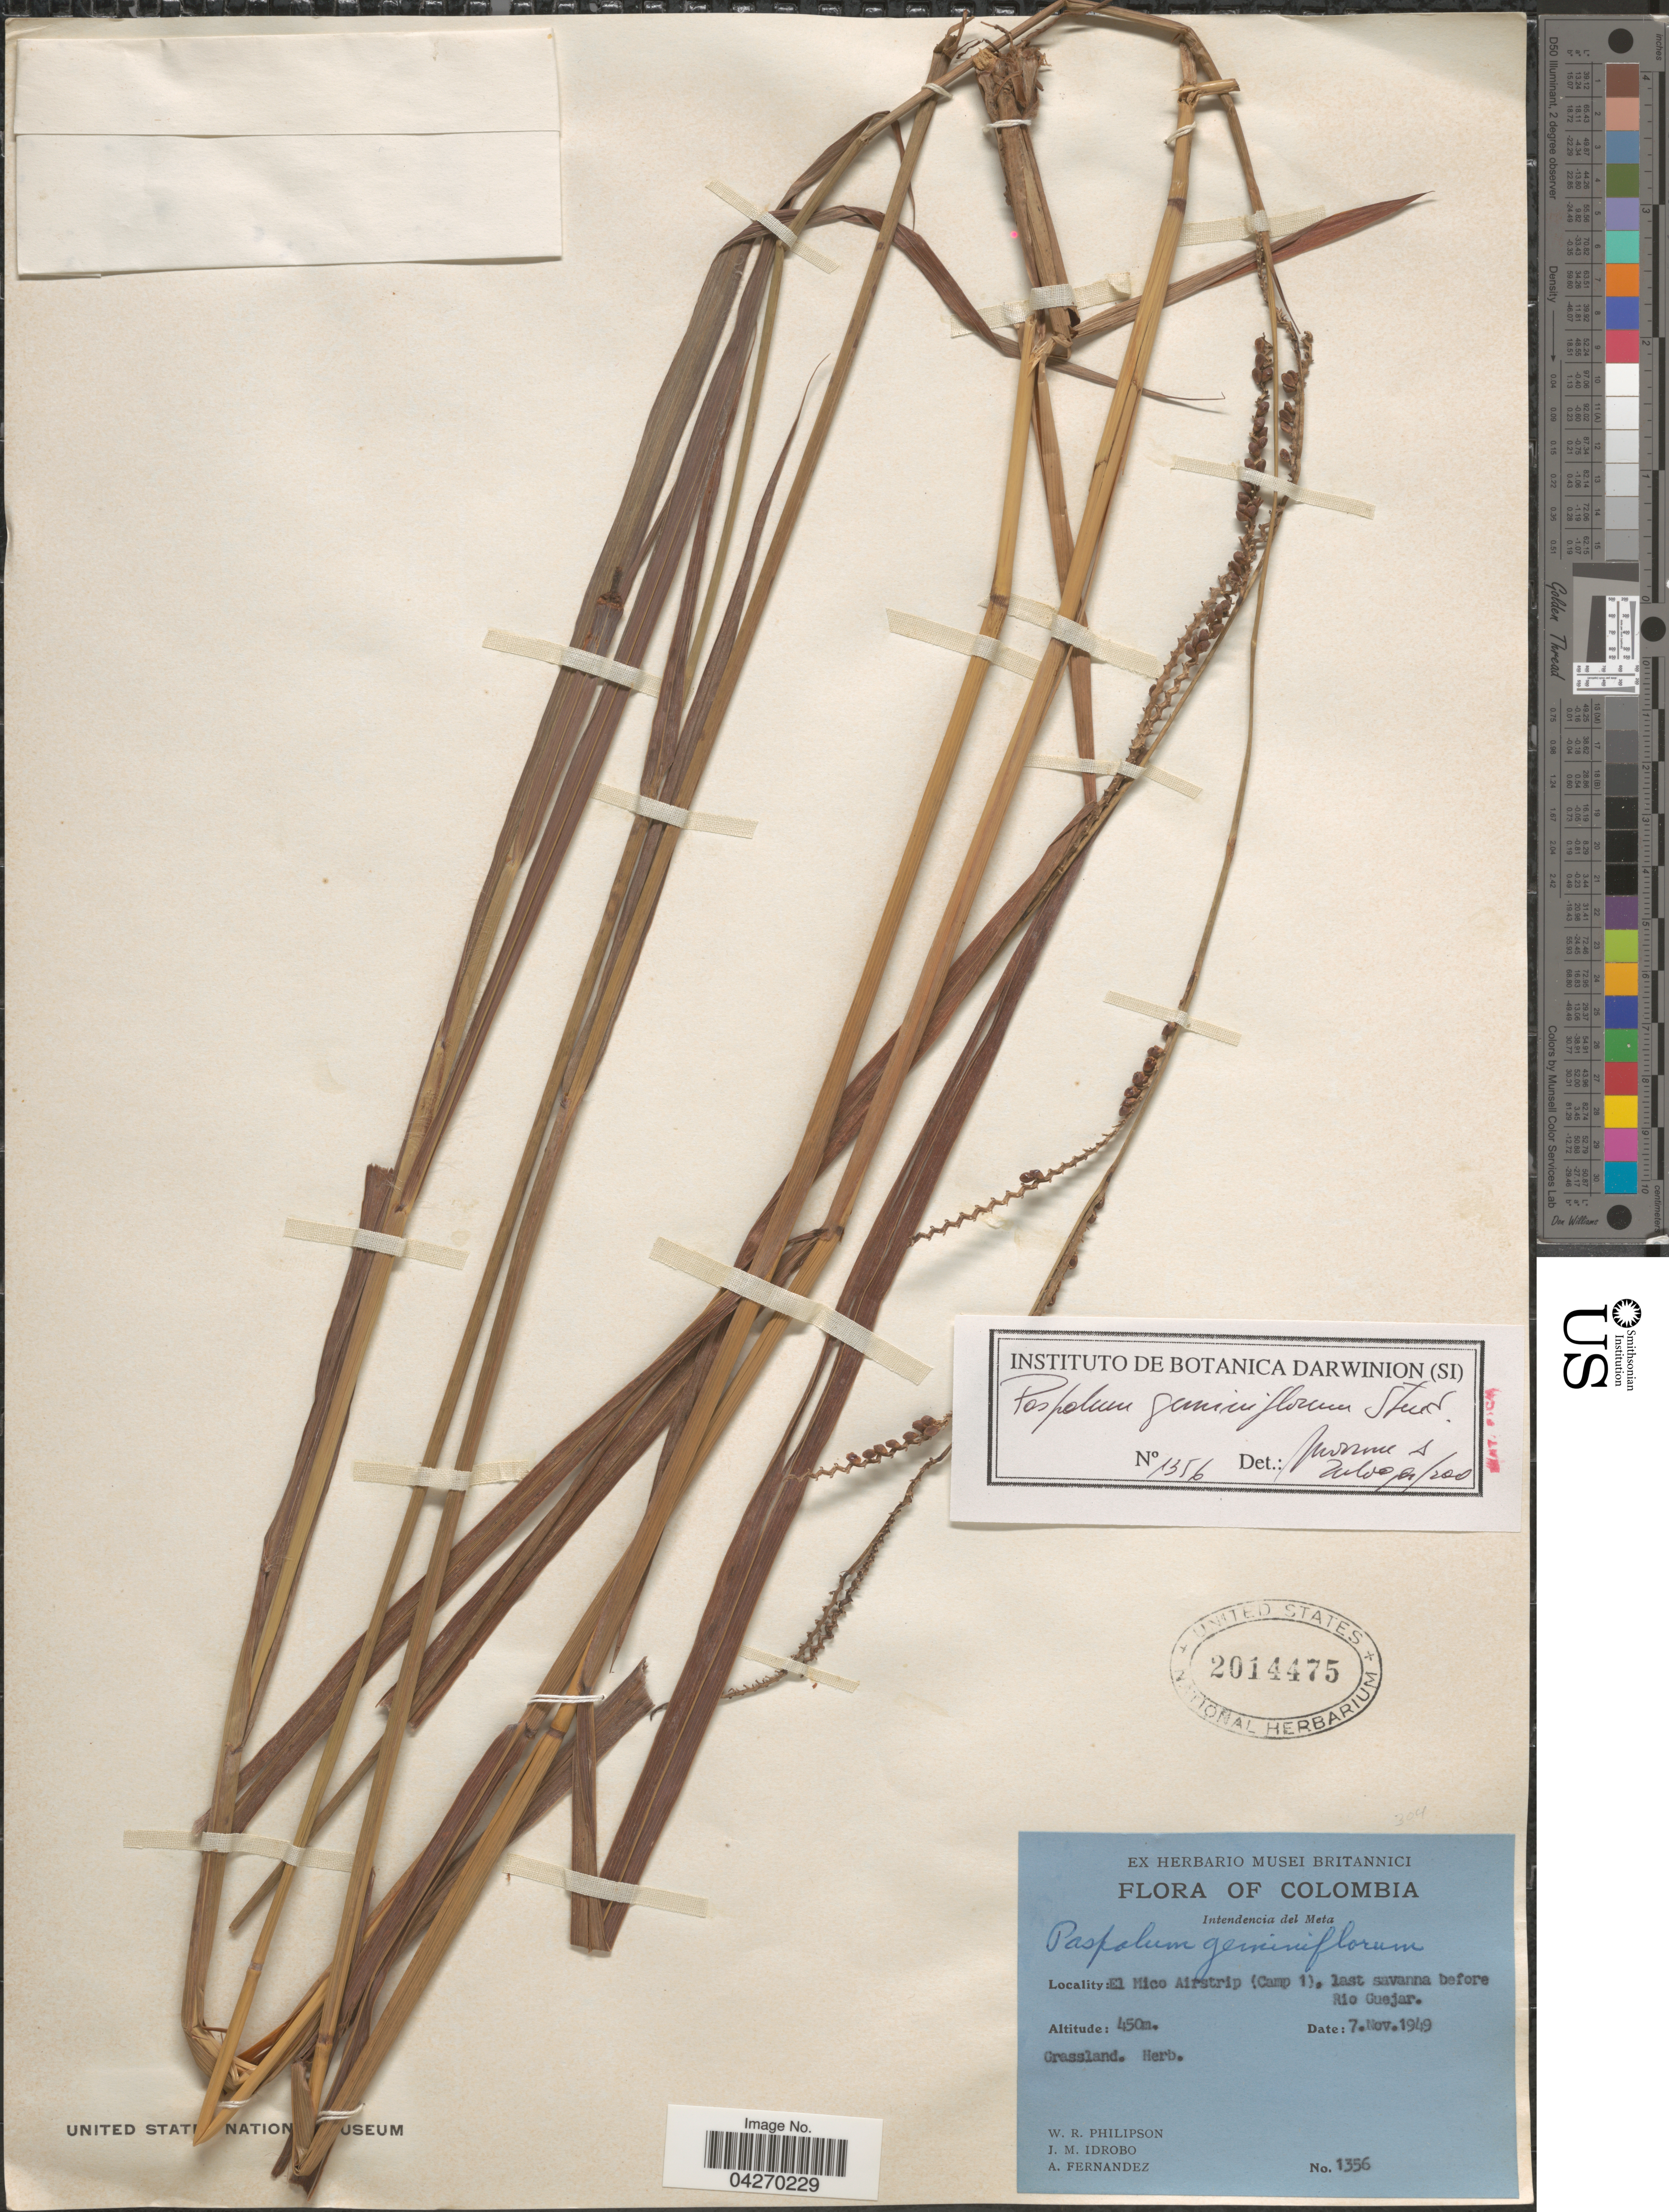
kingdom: Plantae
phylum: Tracheophyta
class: Liliopsida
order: Poales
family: Poaceae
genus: Paspalum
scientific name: Paspalum geminiflorum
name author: Steud.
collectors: W. R. Philipson, I. Idrobo & A. Fernandez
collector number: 1356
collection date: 1949-11-07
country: Colombia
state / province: Meta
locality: Intendencia del Meta. El Mico Airstrip (Camp 1), last savanna before Rio Guejar.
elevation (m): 450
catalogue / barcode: US 2014475